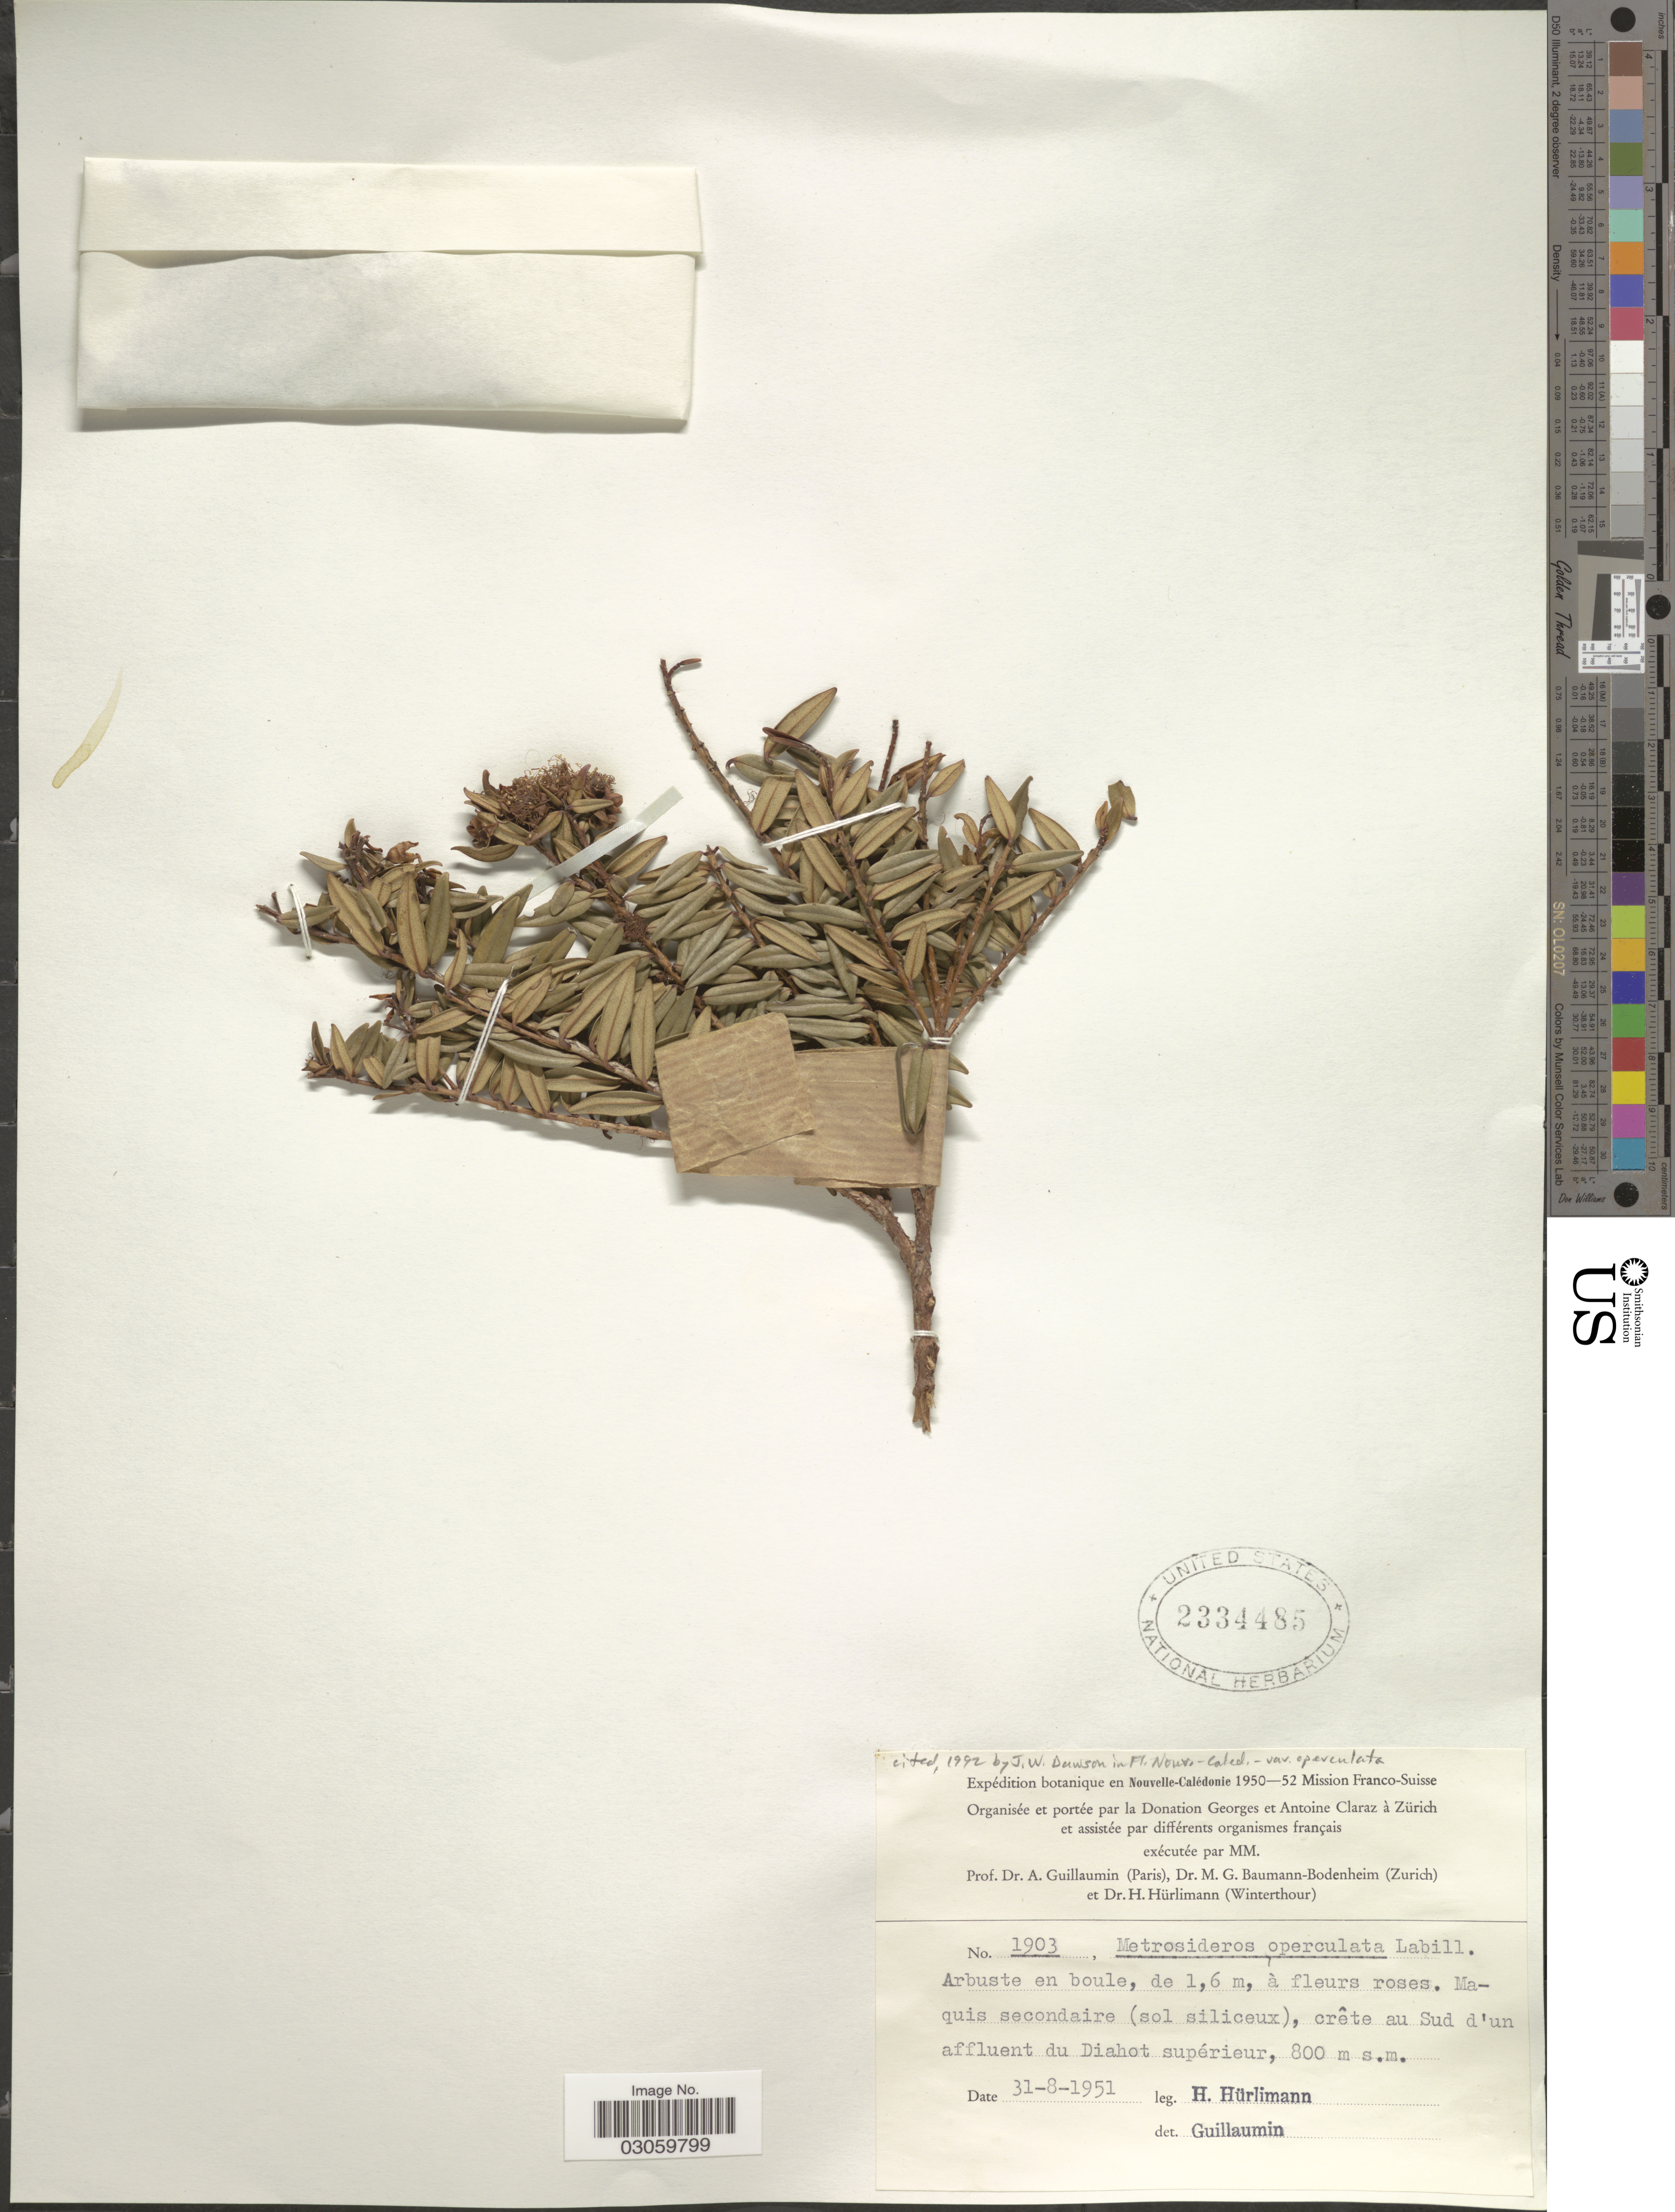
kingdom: Plantae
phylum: Tracheophyta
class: Magnoliopsida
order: Myrtales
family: Myrtaceae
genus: Metrosideros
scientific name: Metrosideros operculata var. operculata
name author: Labill.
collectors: H. Hürlimann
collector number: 1903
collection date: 1951-08-31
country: New Caledonia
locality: Crête au Sud d'un affluent du Diahot supérieur.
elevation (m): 800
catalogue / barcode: US 2334485